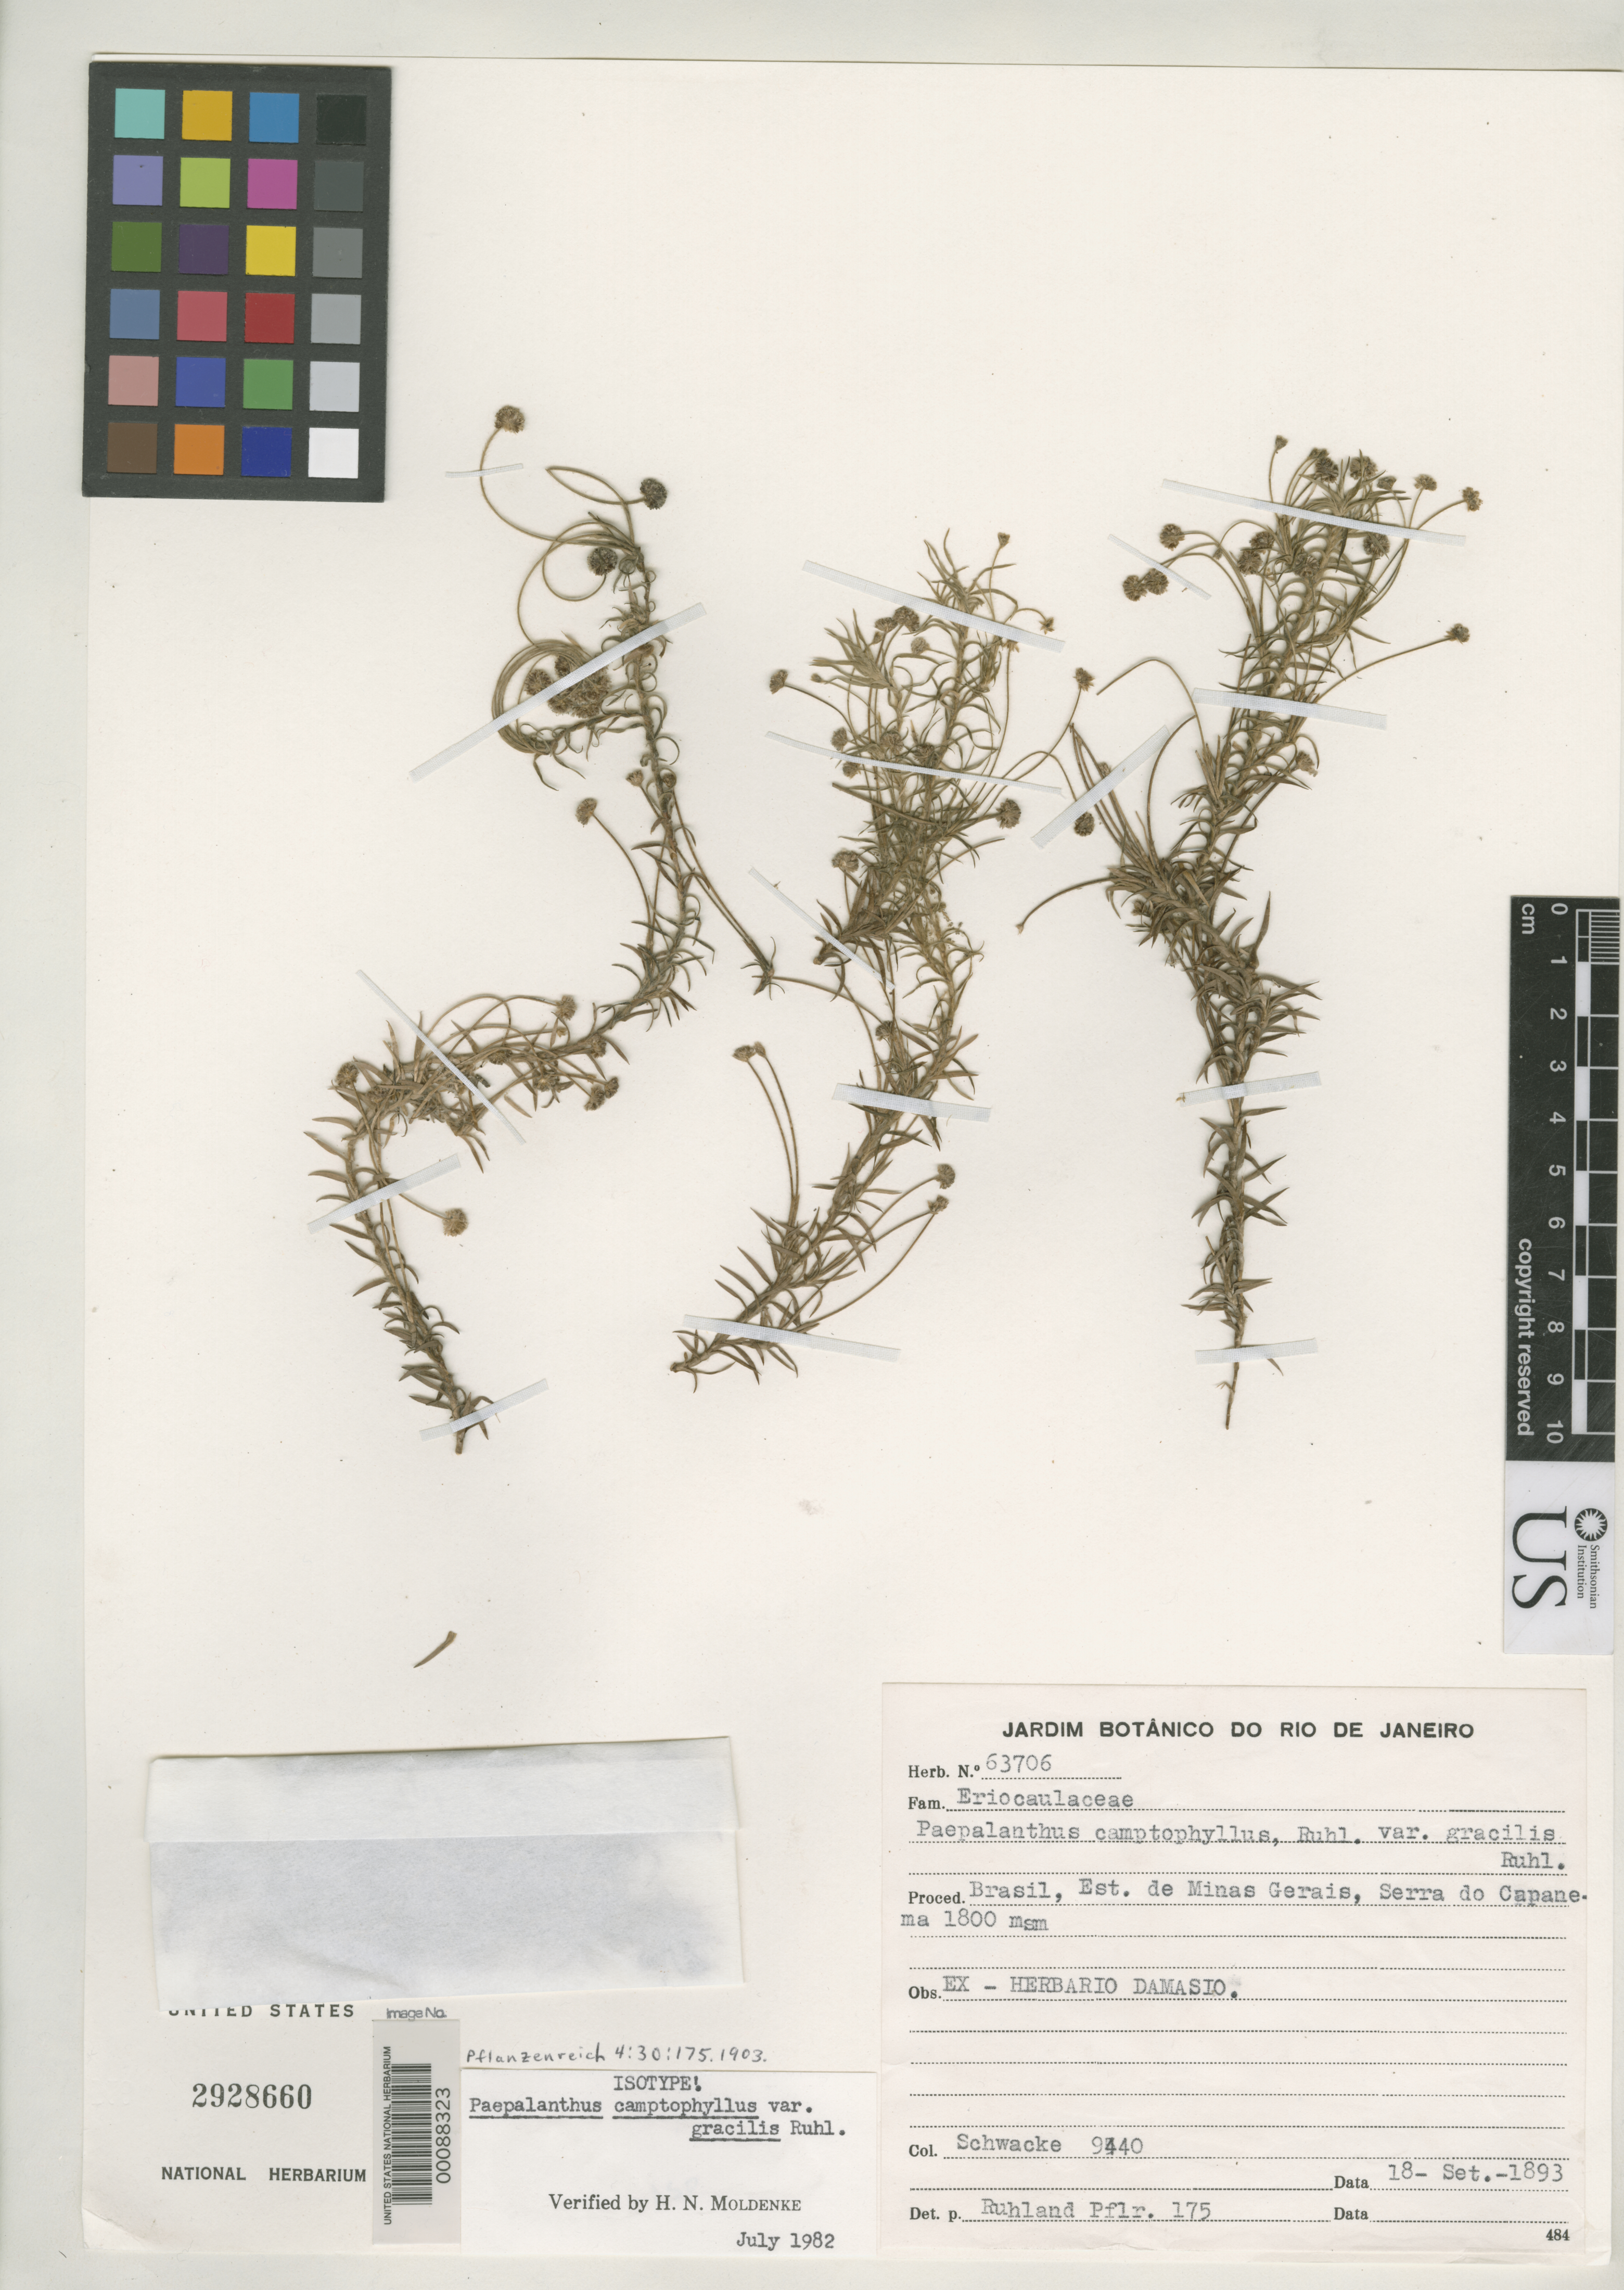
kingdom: Plantae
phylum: Tracheophyta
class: Liliopsida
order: Poales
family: Eriocaulaceae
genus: Paepalanthus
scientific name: Paepalanthus camptophyllus var. gracilis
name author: Ruhland in Engl.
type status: Isotype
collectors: C. A. W. Schwacke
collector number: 9440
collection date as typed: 18 Sep 1893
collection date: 1893-09-18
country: Brazil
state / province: Minas Gerais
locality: Serra do Capanema.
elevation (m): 1800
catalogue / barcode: US 2928660